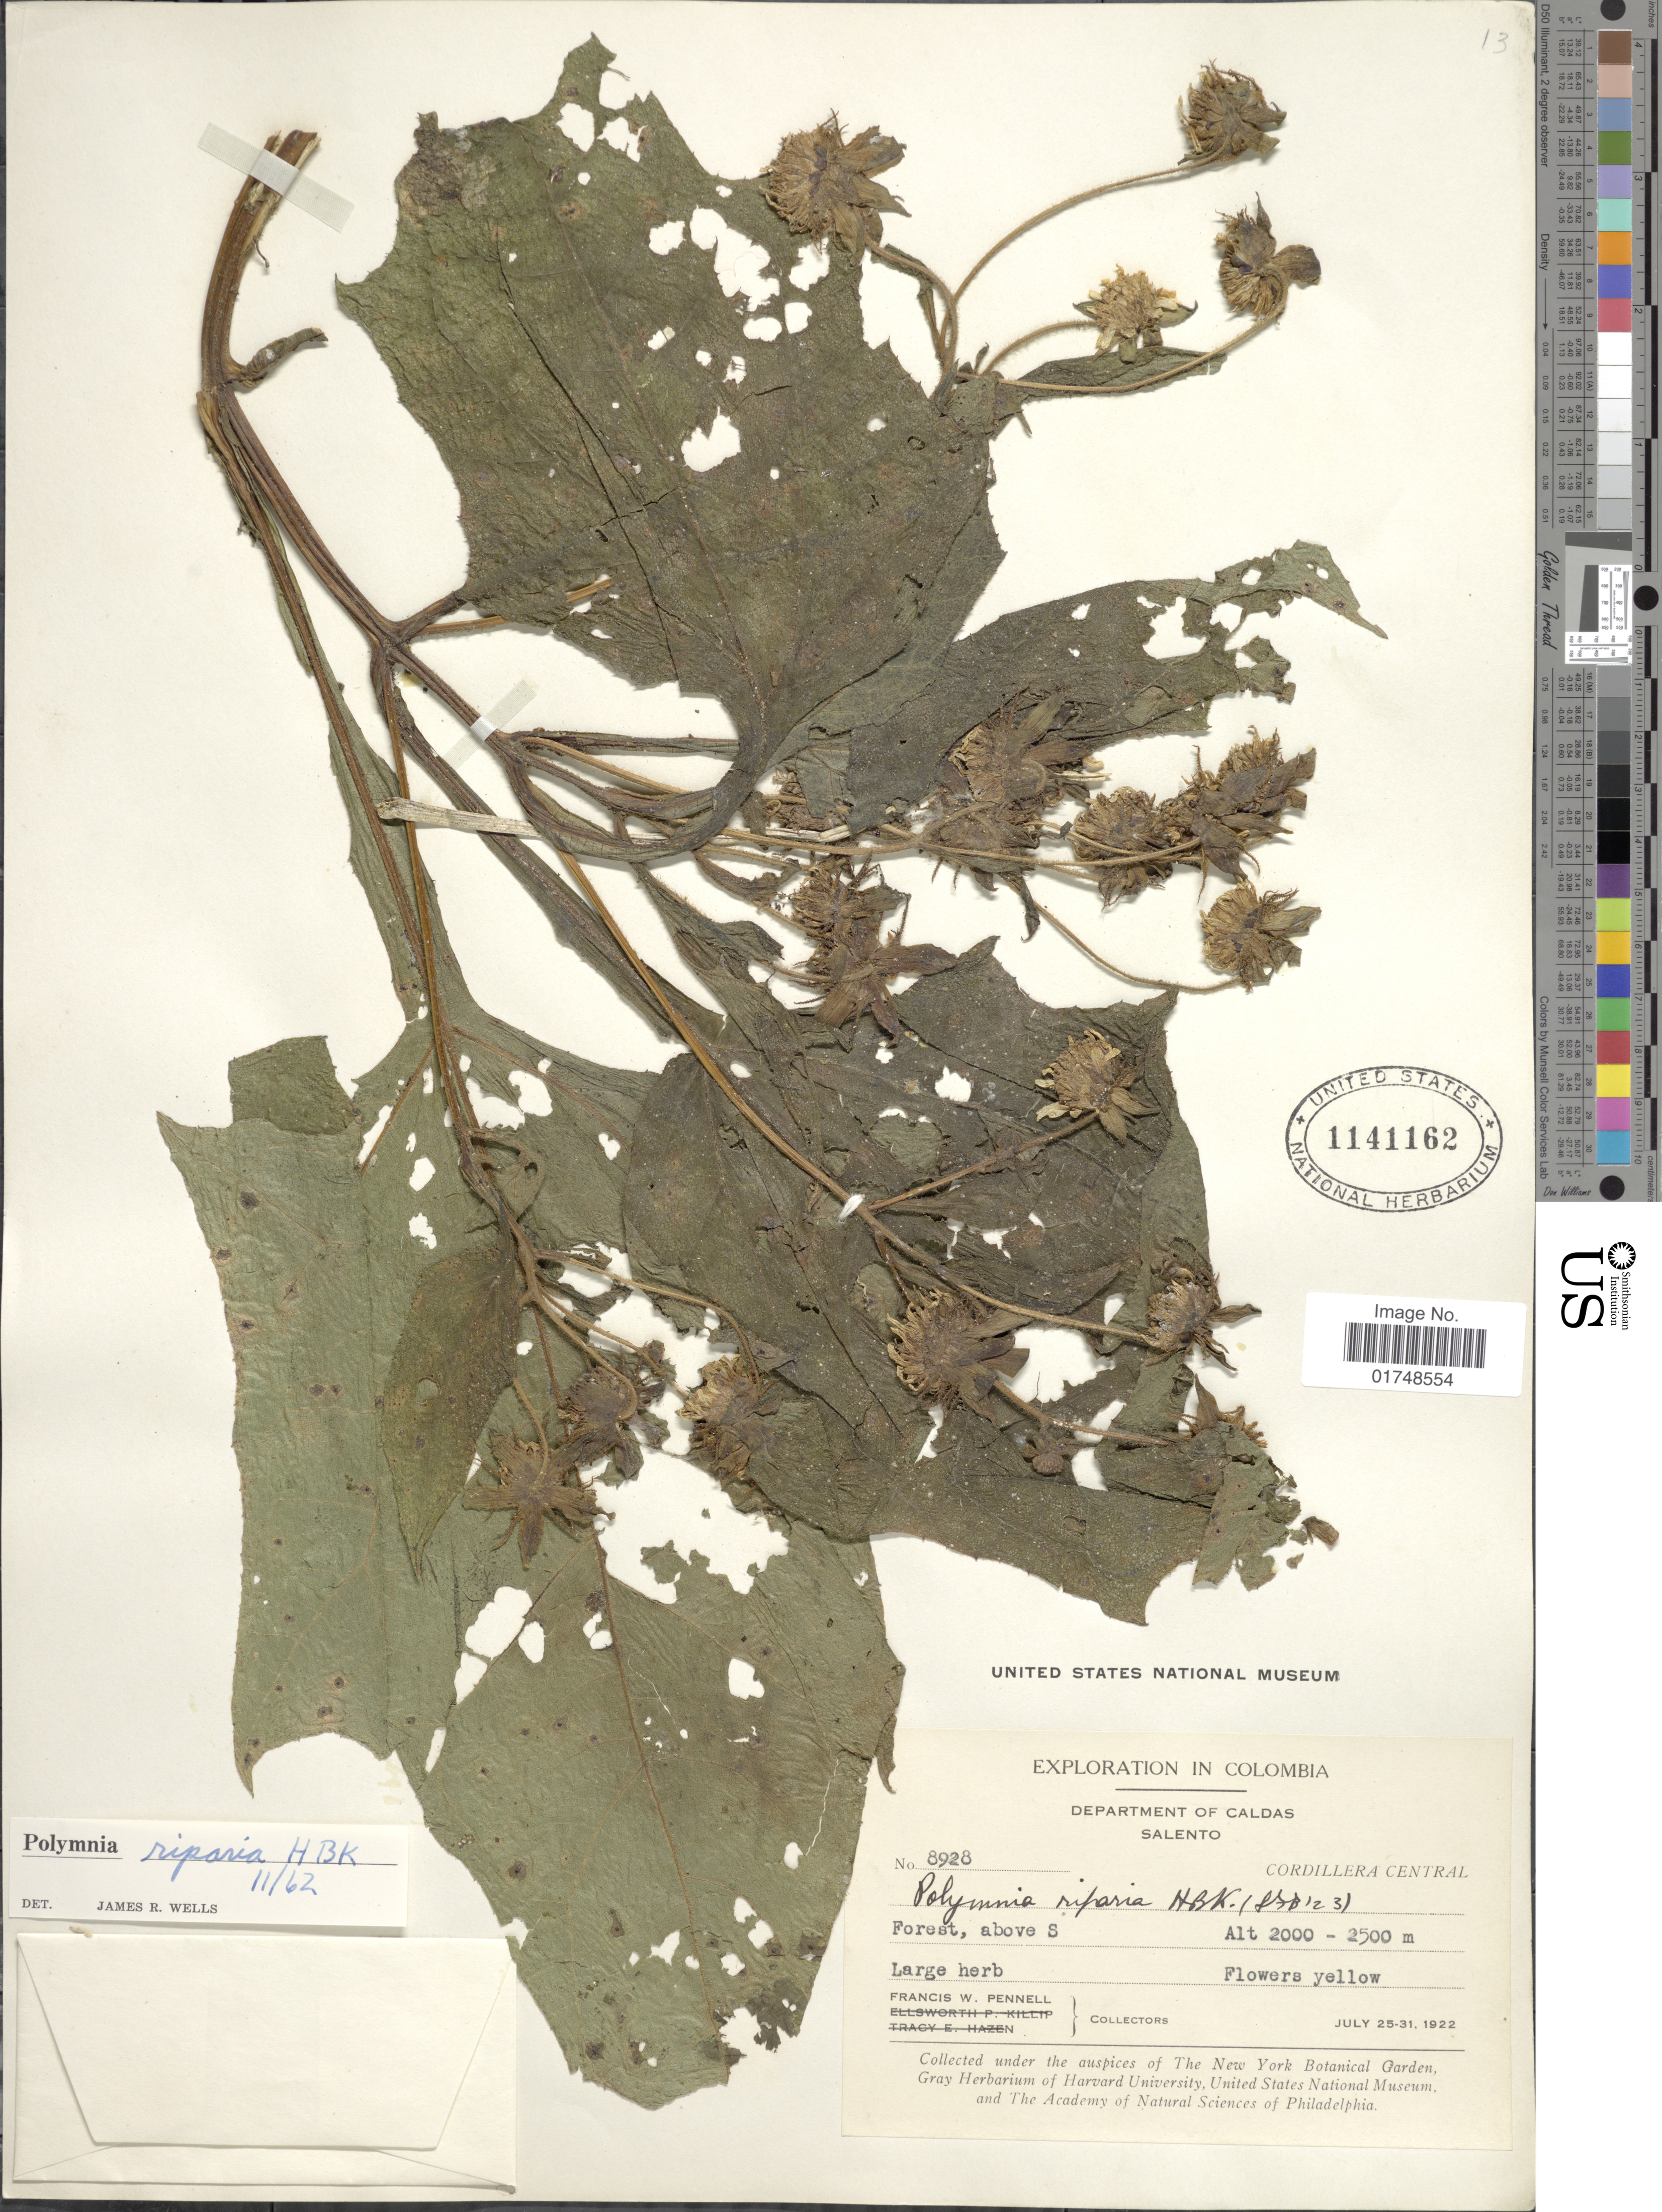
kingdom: Plantae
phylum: Tracheophyta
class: Magnoliopsida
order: Asterales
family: Asteraceae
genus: Smallanthus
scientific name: Smallanthus riparius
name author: (Kunth) H. Rob.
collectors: F. W. Pennell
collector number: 8928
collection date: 1922-07-25/1922-07-31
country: Colombia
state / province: Caldas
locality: Department of Caldas. Salento. Cordillera Central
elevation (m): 2000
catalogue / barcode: US 1141162